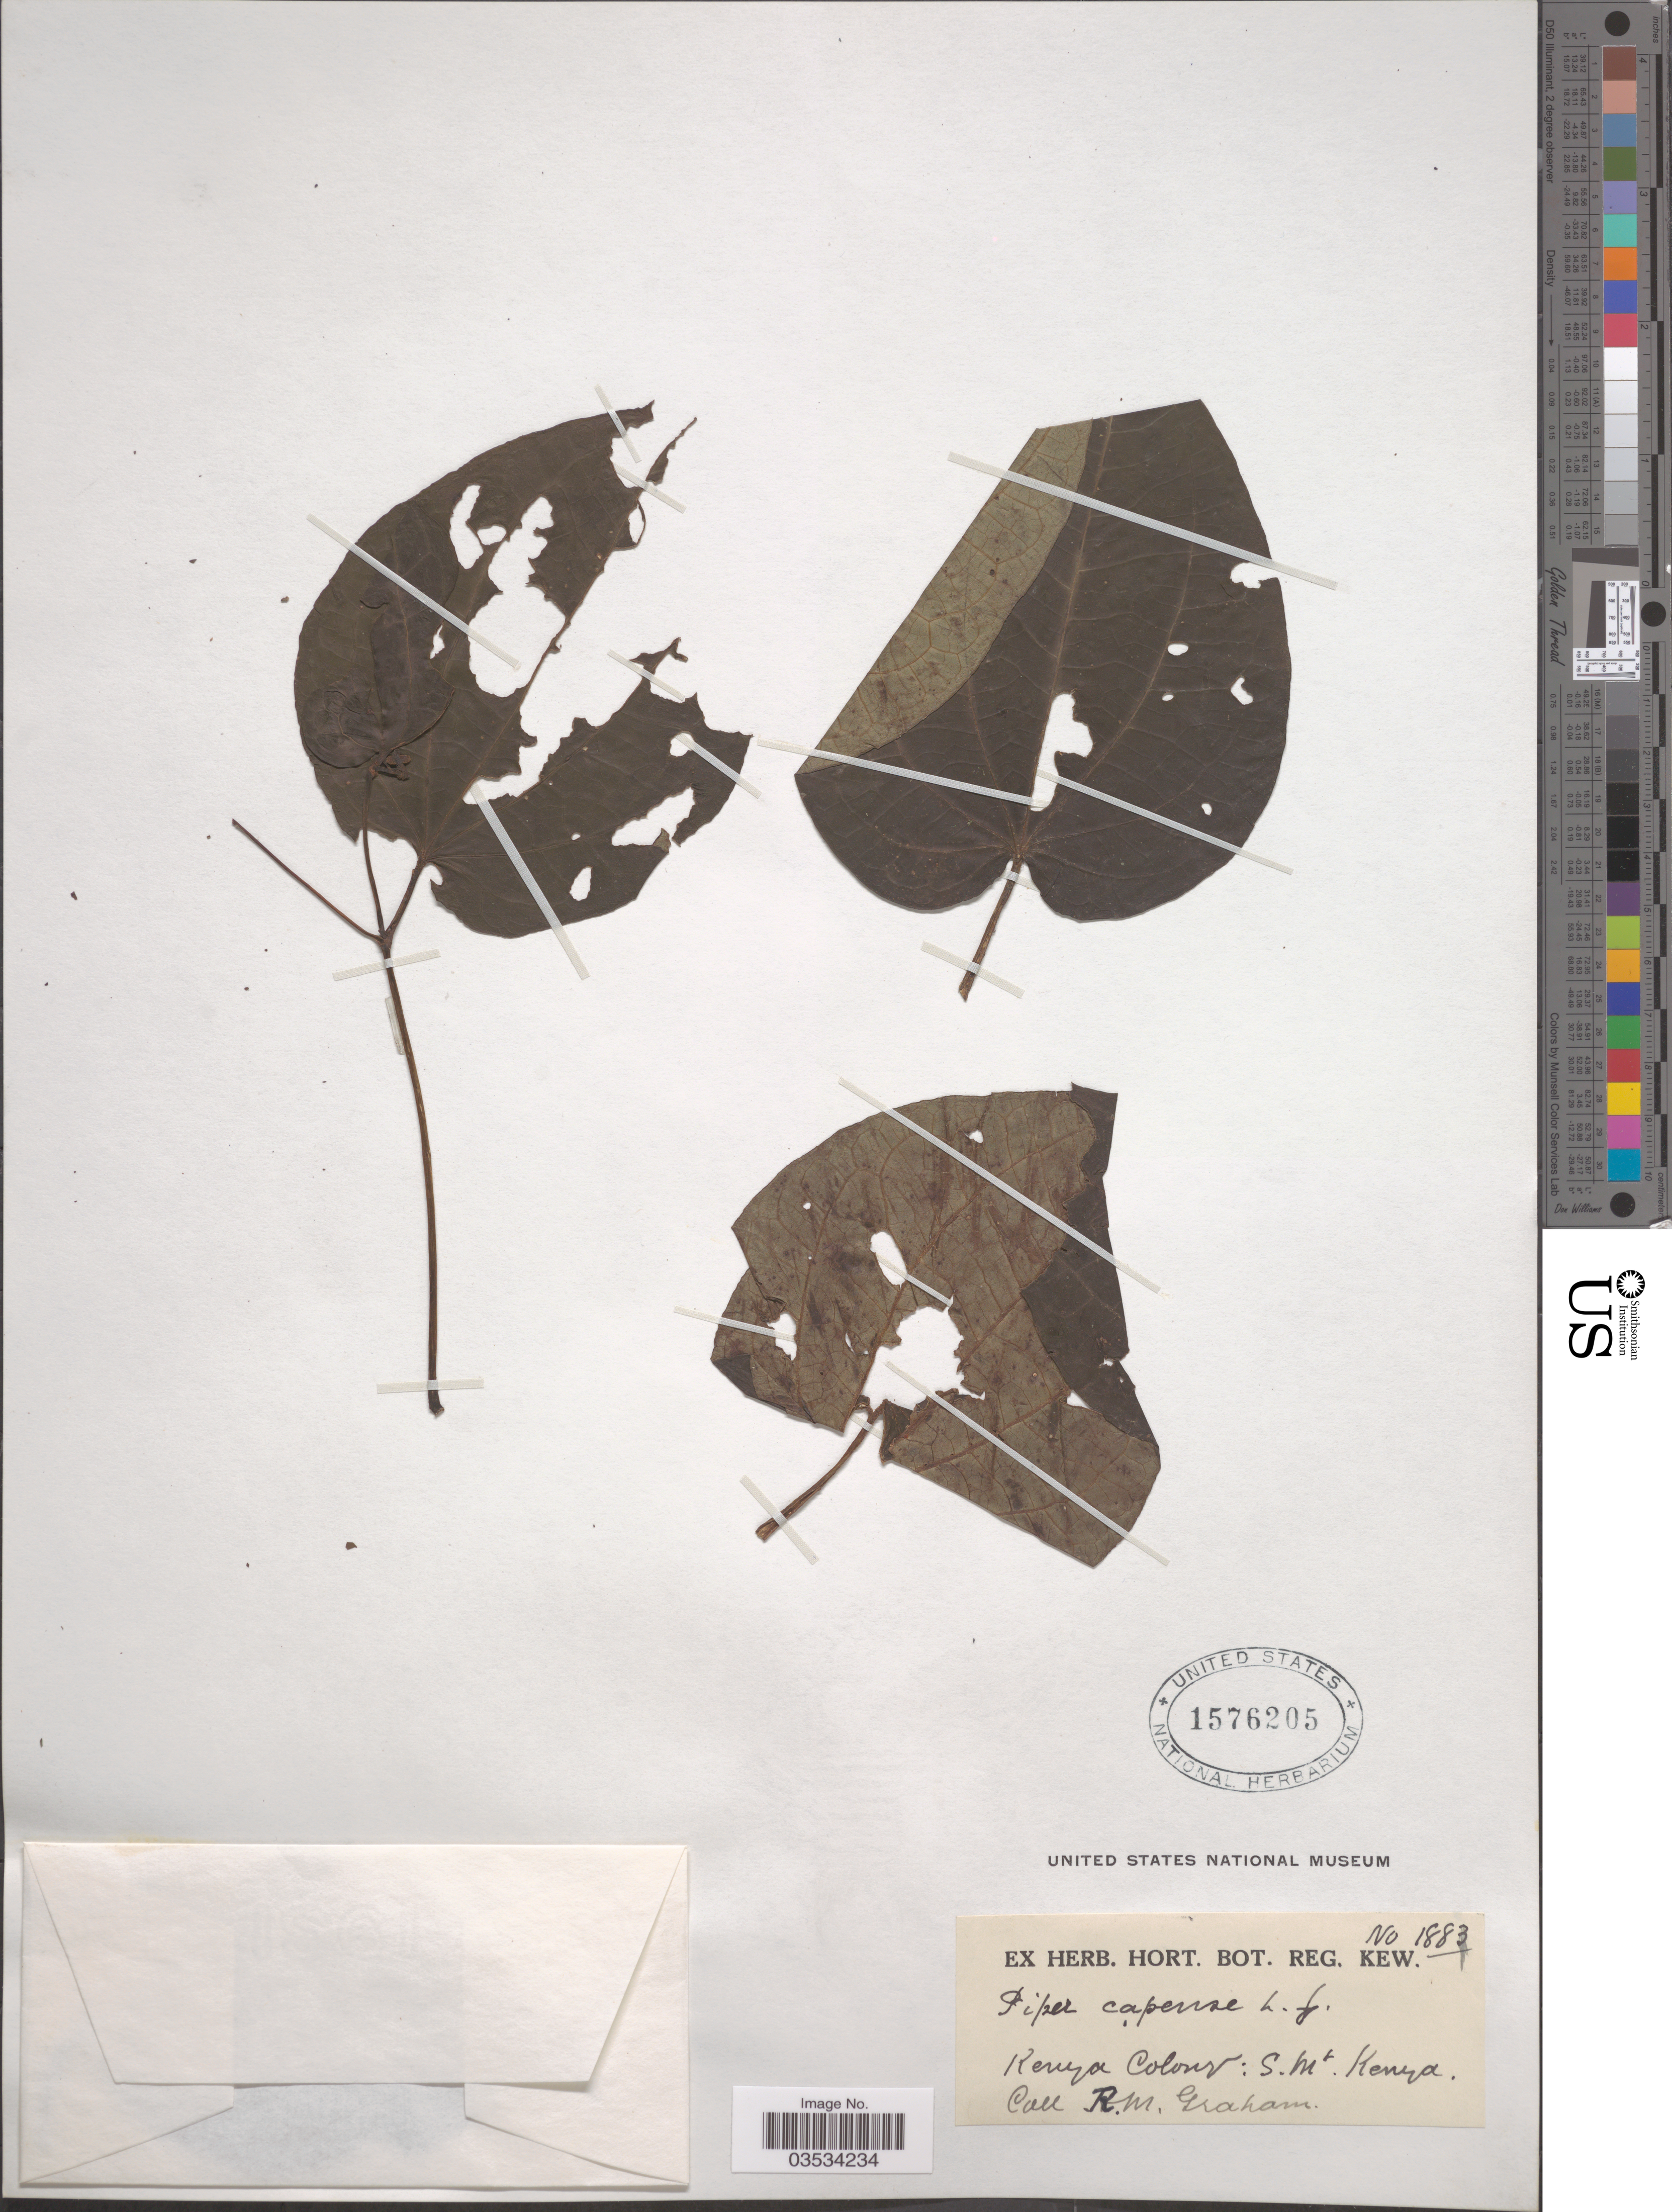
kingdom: Plantae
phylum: Tracheophyta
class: Magnoliopsida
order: Piperales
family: Piperaceae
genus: Piper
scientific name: Piper capense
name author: L. f.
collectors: R. M. Graham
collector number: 1883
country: Kenya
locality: Kenya Colony: S.Mt. Kenya.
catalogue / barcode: US 1576205